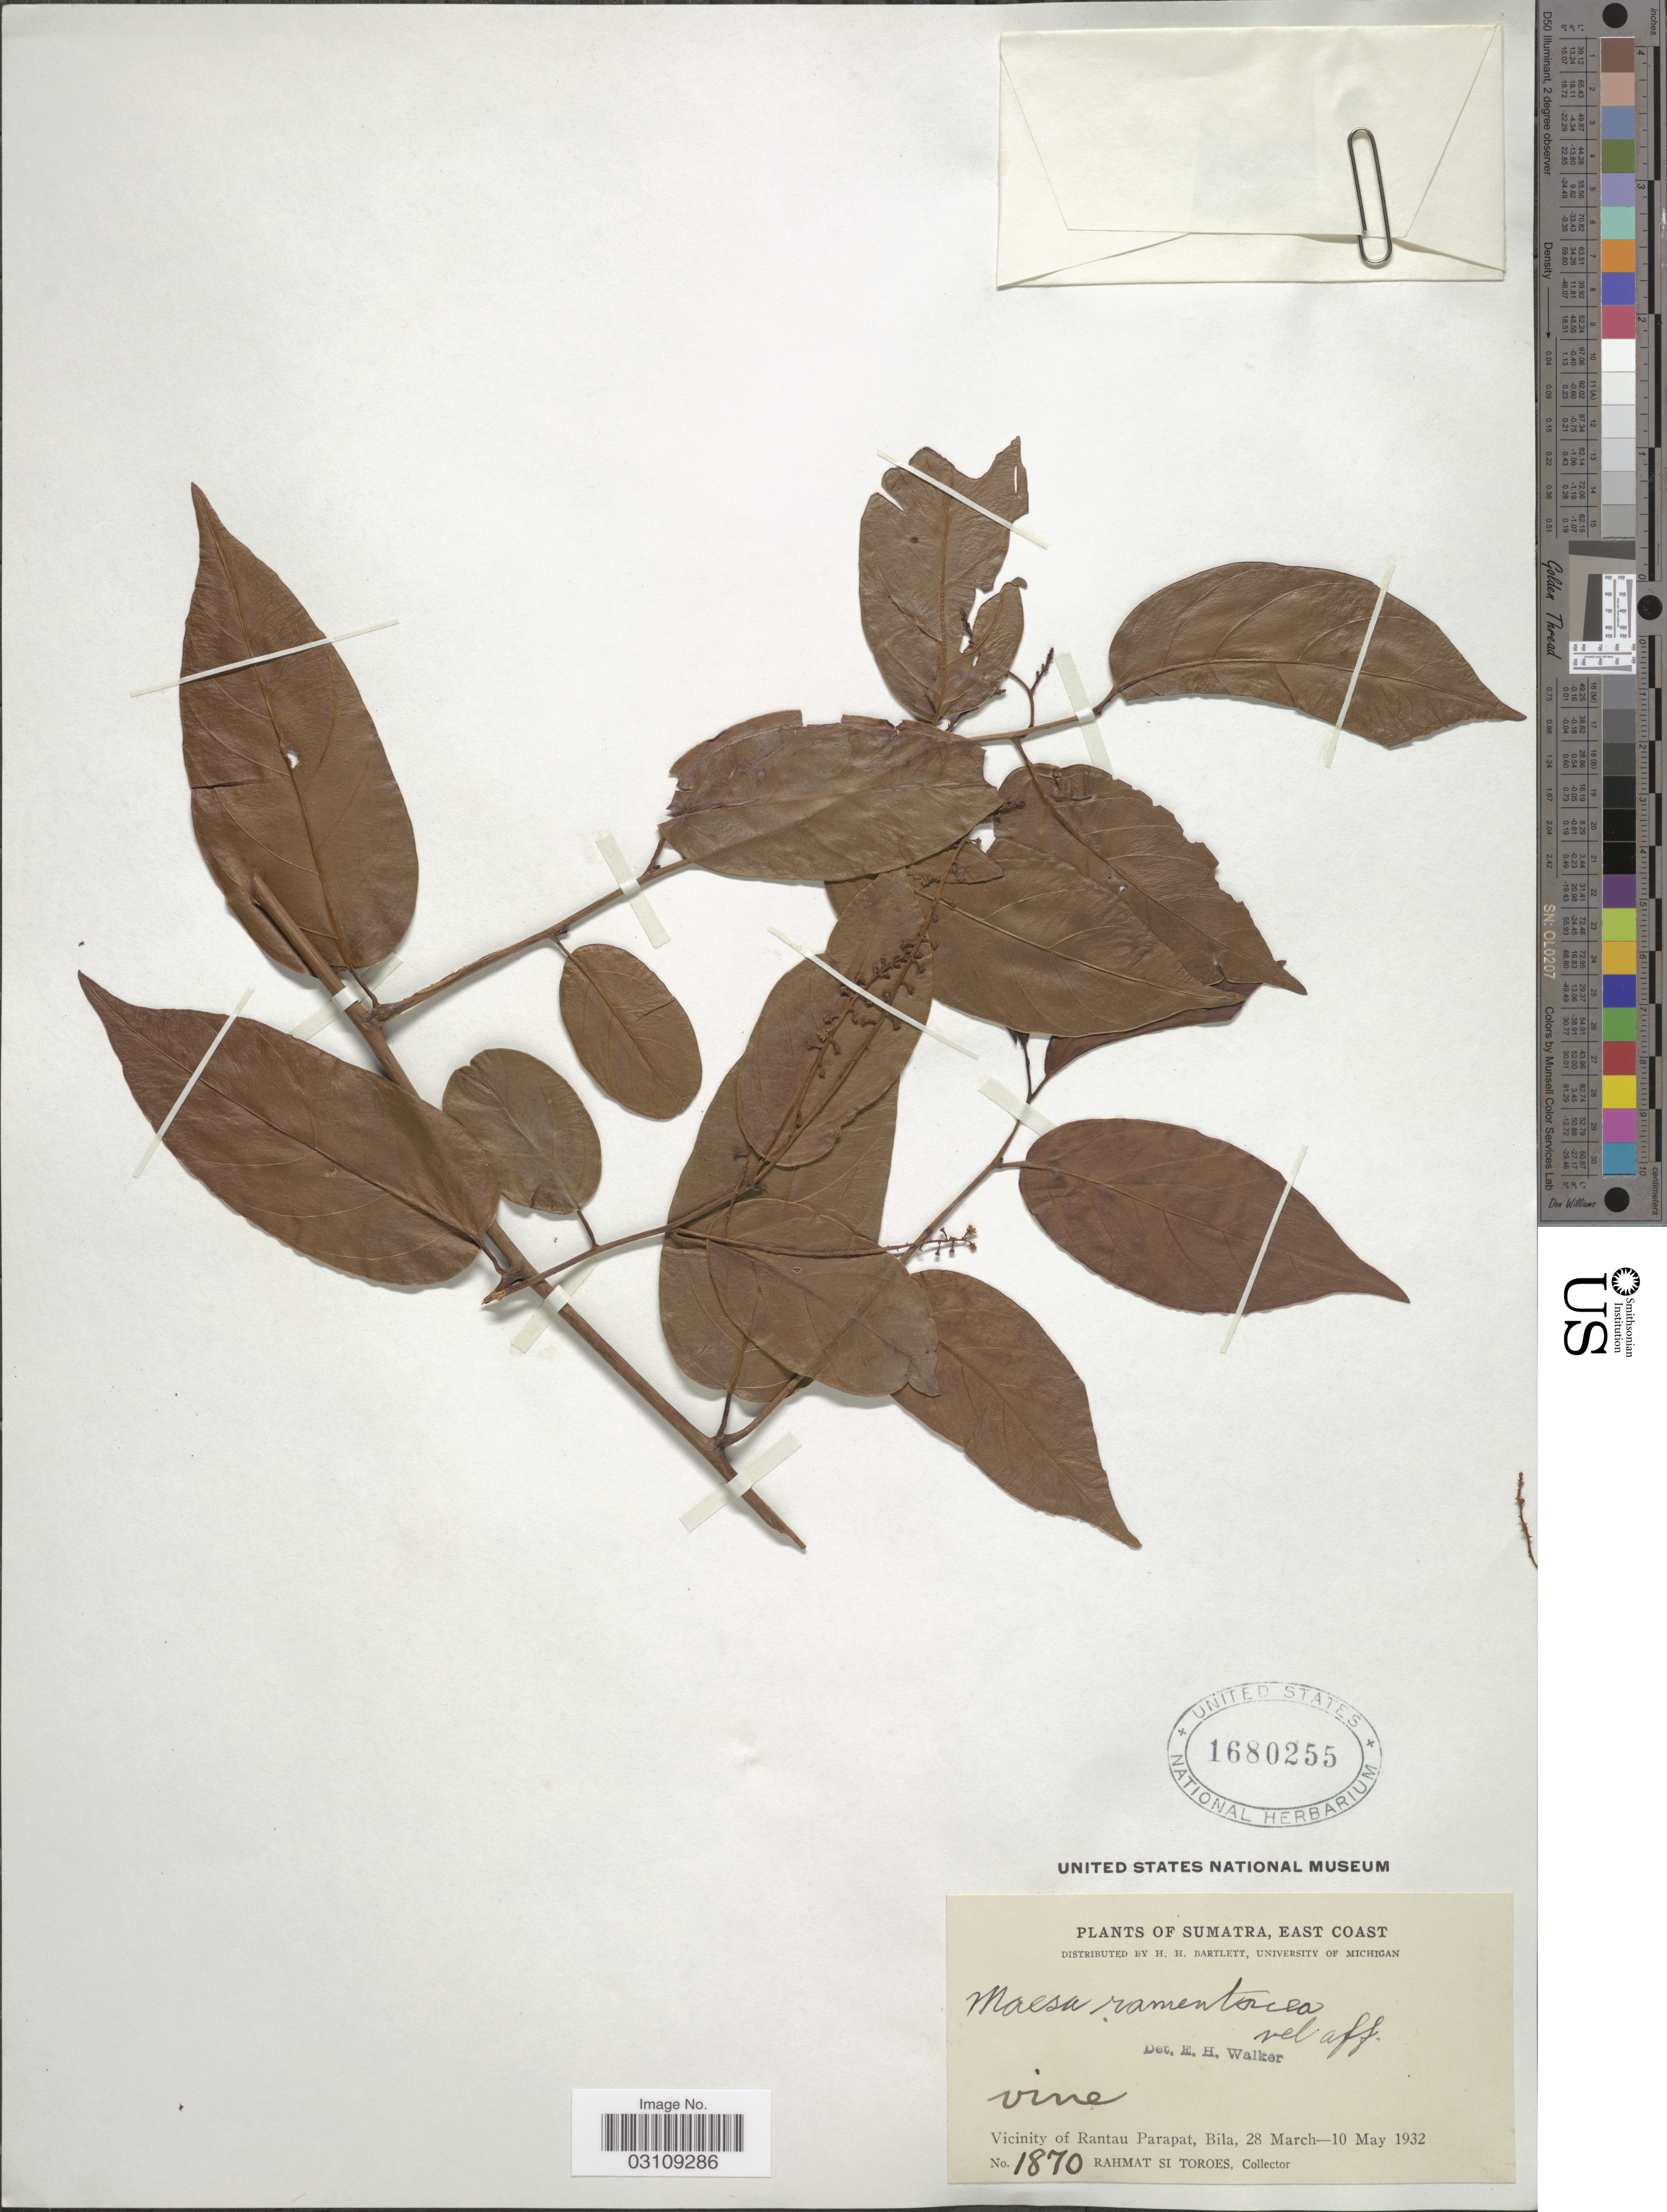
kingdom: Plantae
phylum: Tracheophyta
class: Magnoliopsida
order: Ericales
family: Primulaceae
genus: Maesa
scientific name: Maesa ramentacea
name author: (Roxb.) A. DC.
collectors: Rahmat Si Boeea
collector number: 1870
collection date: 1932-03-28/1932-05-10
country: Indonesia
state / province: Sumatra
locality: East Coast. Vicinity of Rantau Parapat, Bila.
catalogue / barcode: US 1680255